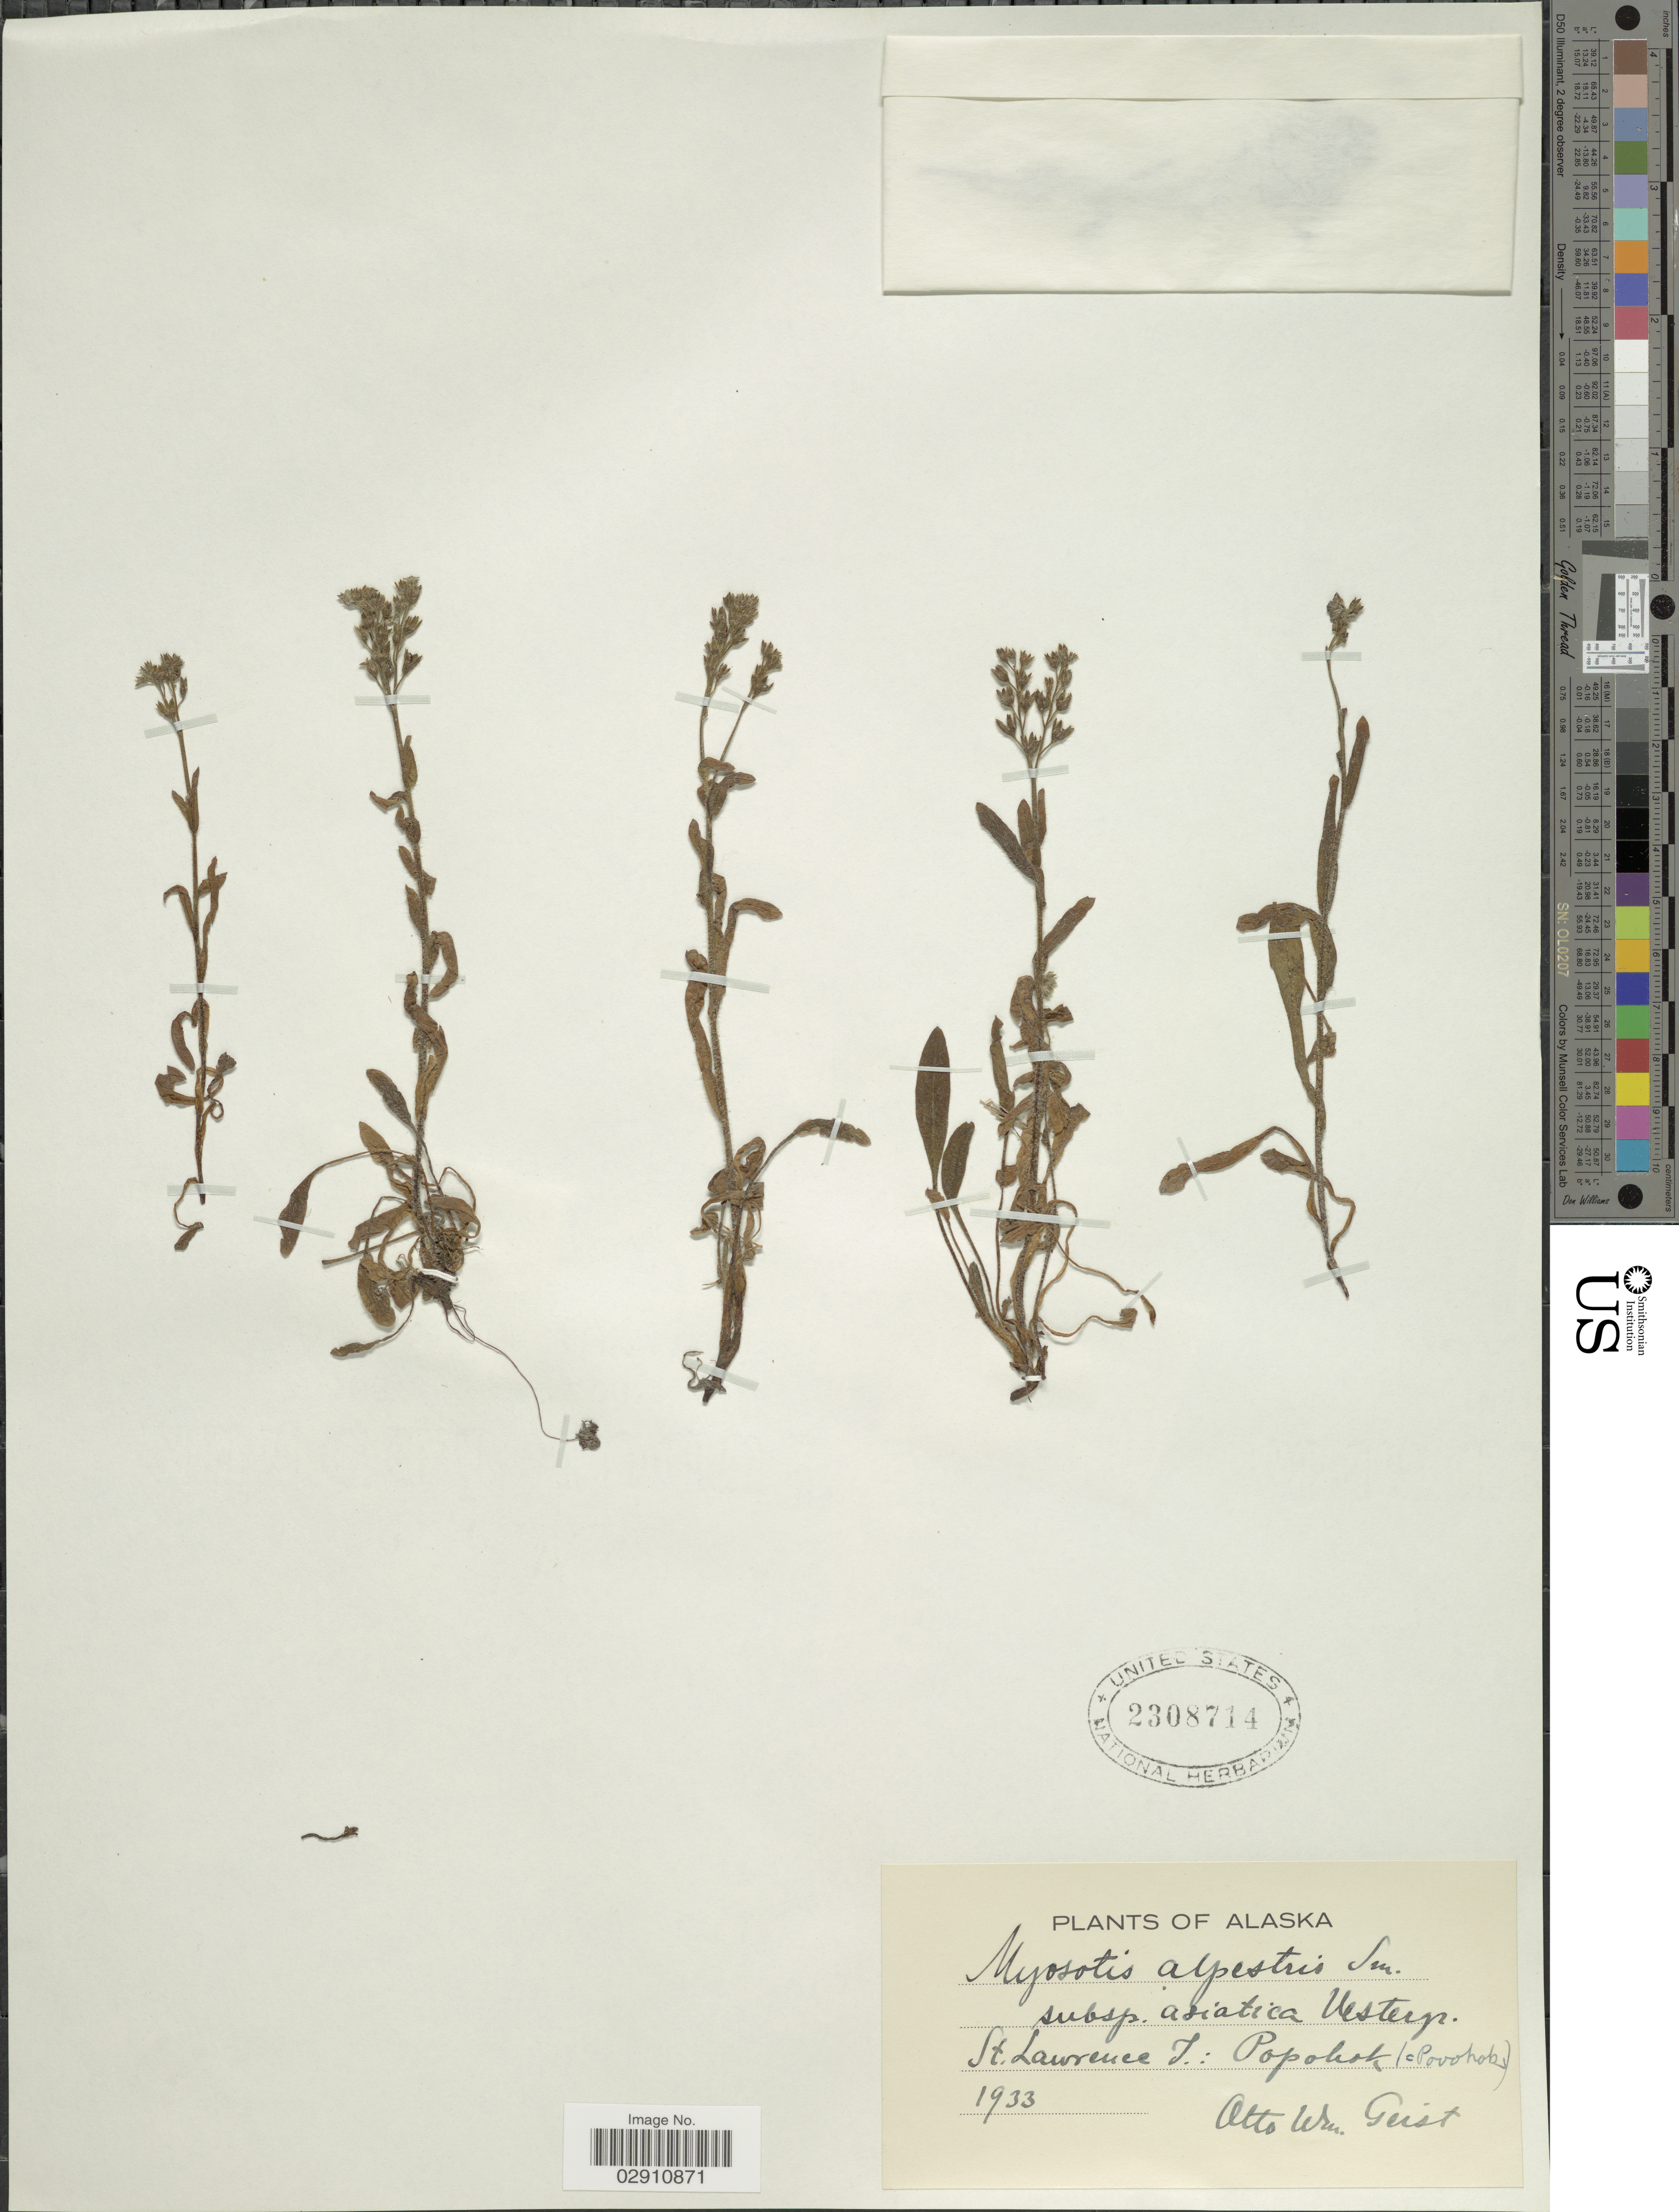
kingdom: Plantae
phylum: Tracheophyta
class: Magnoliopsida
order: Boraginales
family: Boraginaceae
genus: Myosotis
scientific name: Myosotis alpestris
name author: F.W. Schmidt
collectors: O. Geist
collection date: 1933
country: United States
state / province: Alaska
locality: St. Lawrence I.: Popokok (Povohok).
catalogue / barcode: US 2308714